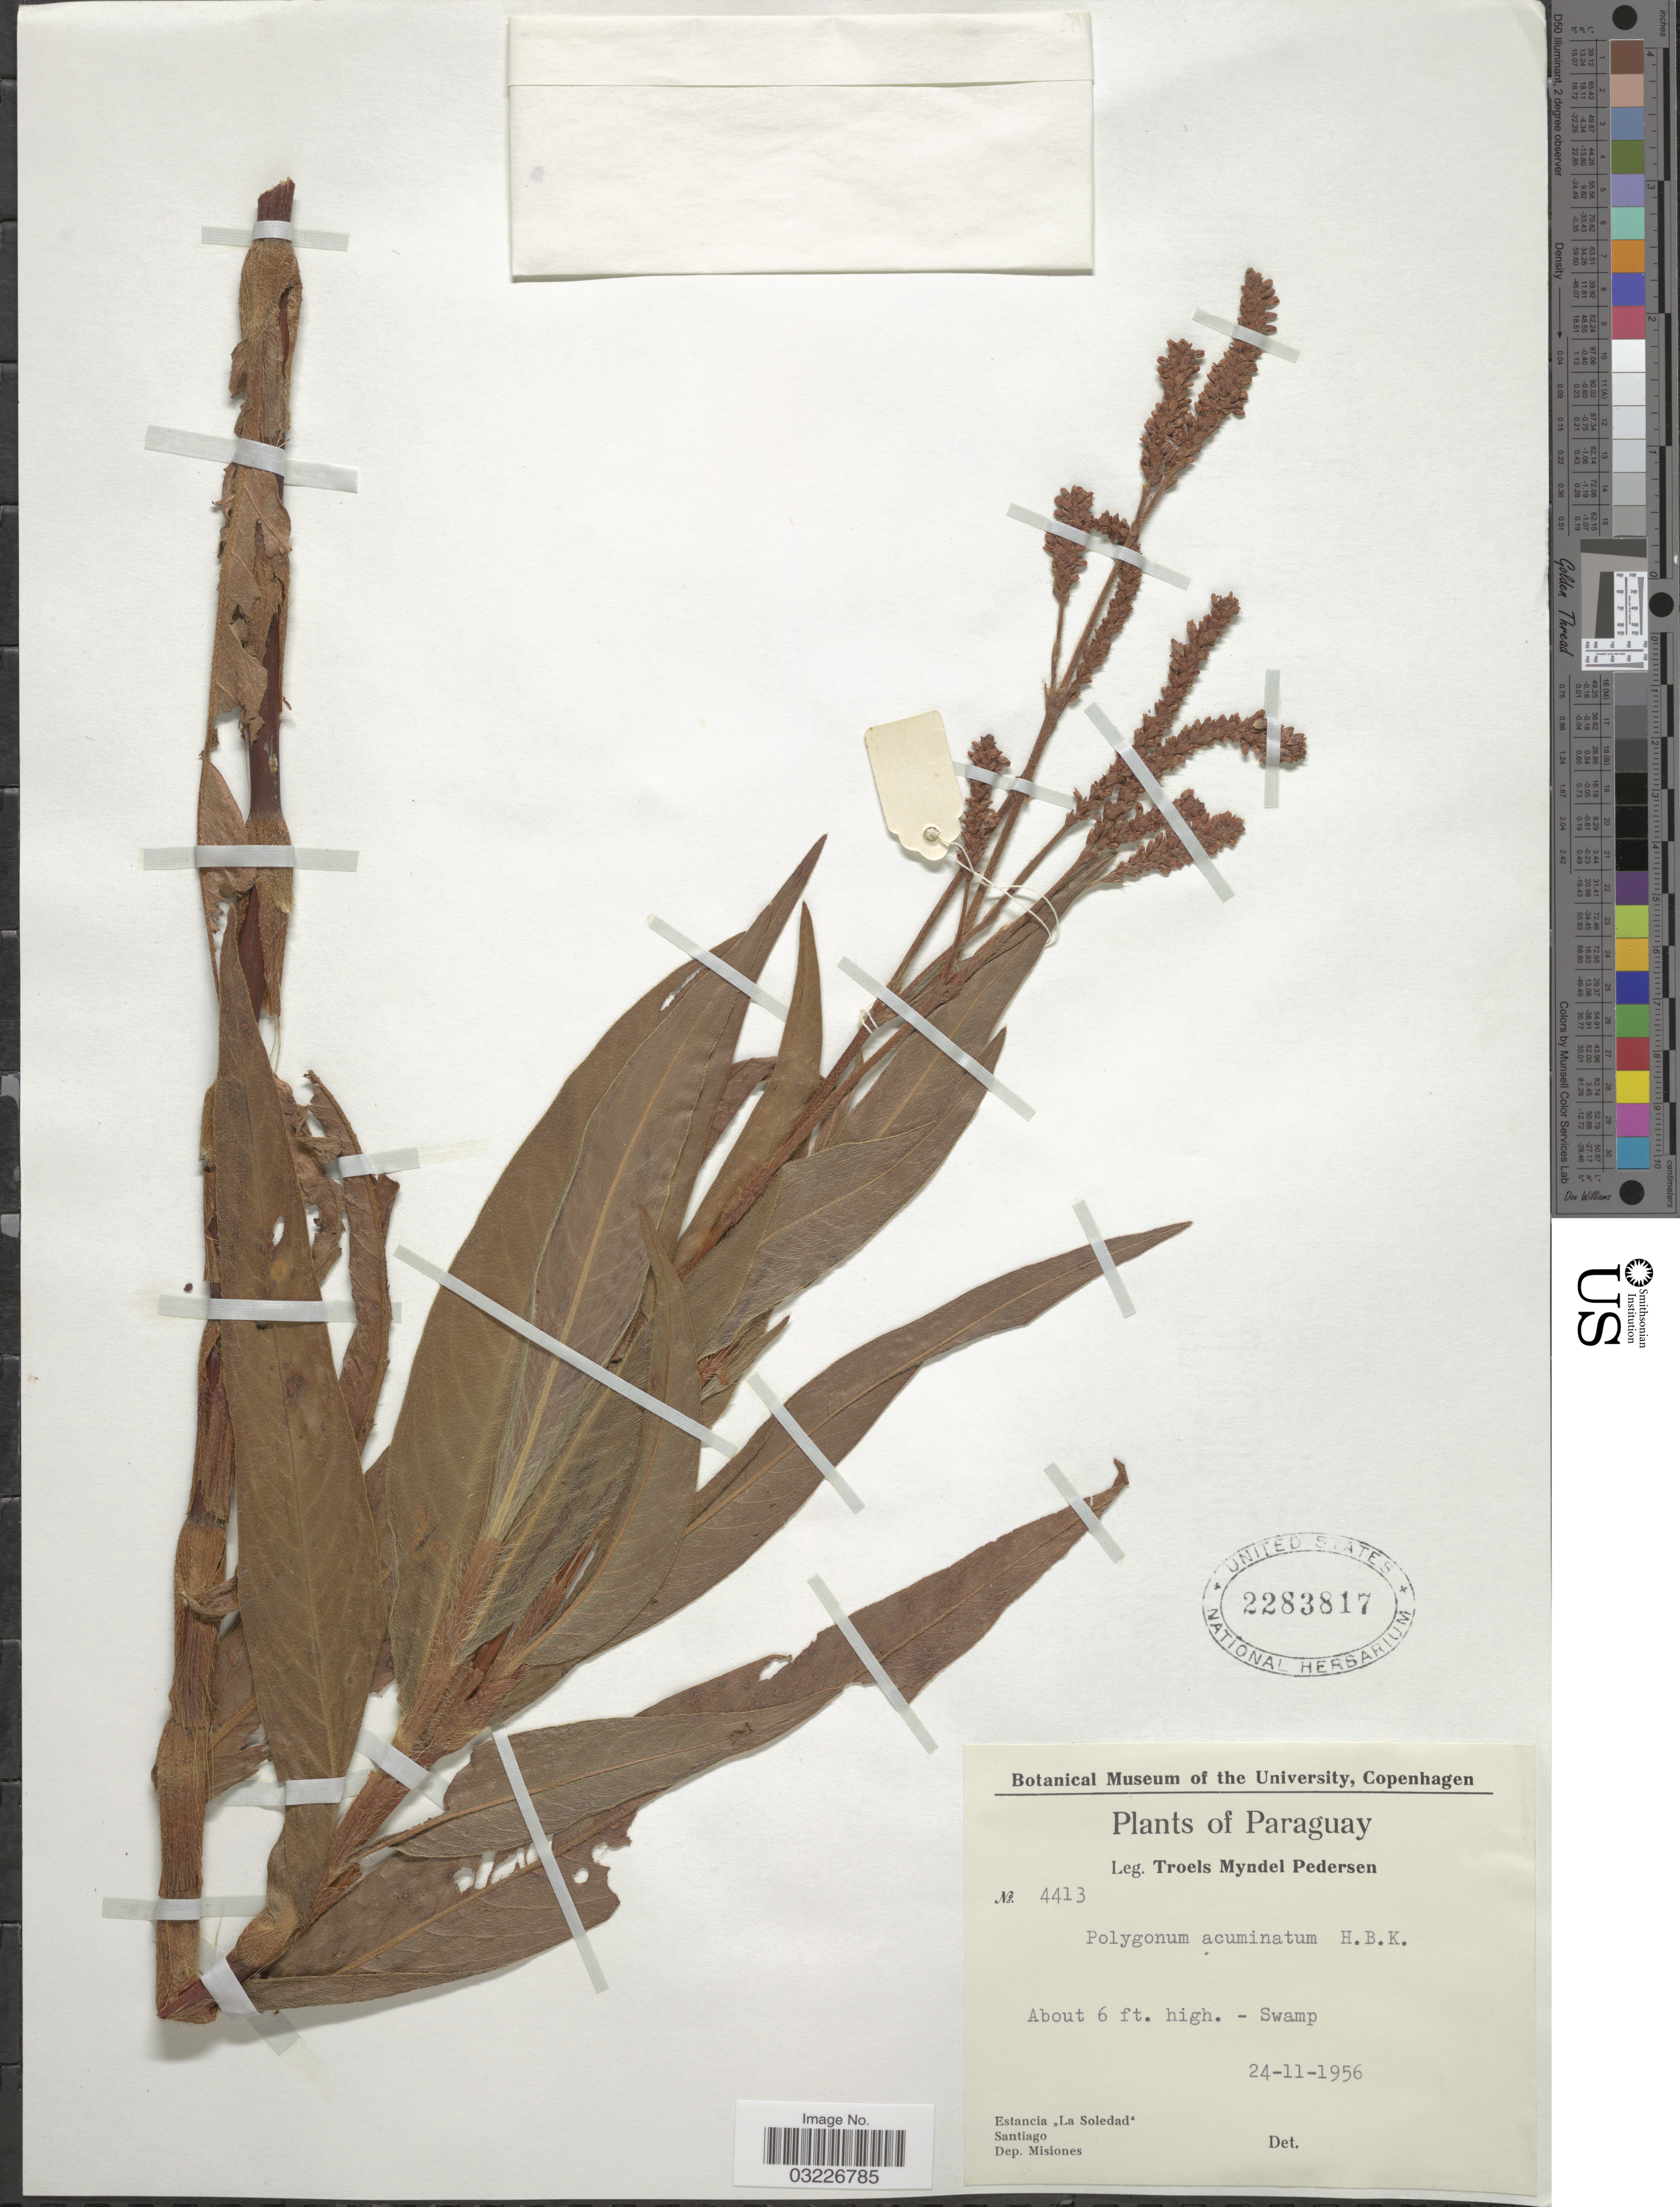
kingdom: Plantae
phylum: Tracheophyta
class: Magnoliopsida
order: Caryophyllales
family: Polygonaceae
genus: Polygonum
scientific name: Polygonum acuminatum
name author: Kunth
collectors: T. Pederson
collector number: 4413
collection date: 1956-11-24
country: Paraguay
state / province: Misiones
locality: Estancia "La Soledad", Santiago, Dep. Misiones.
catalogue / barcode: US 2283817